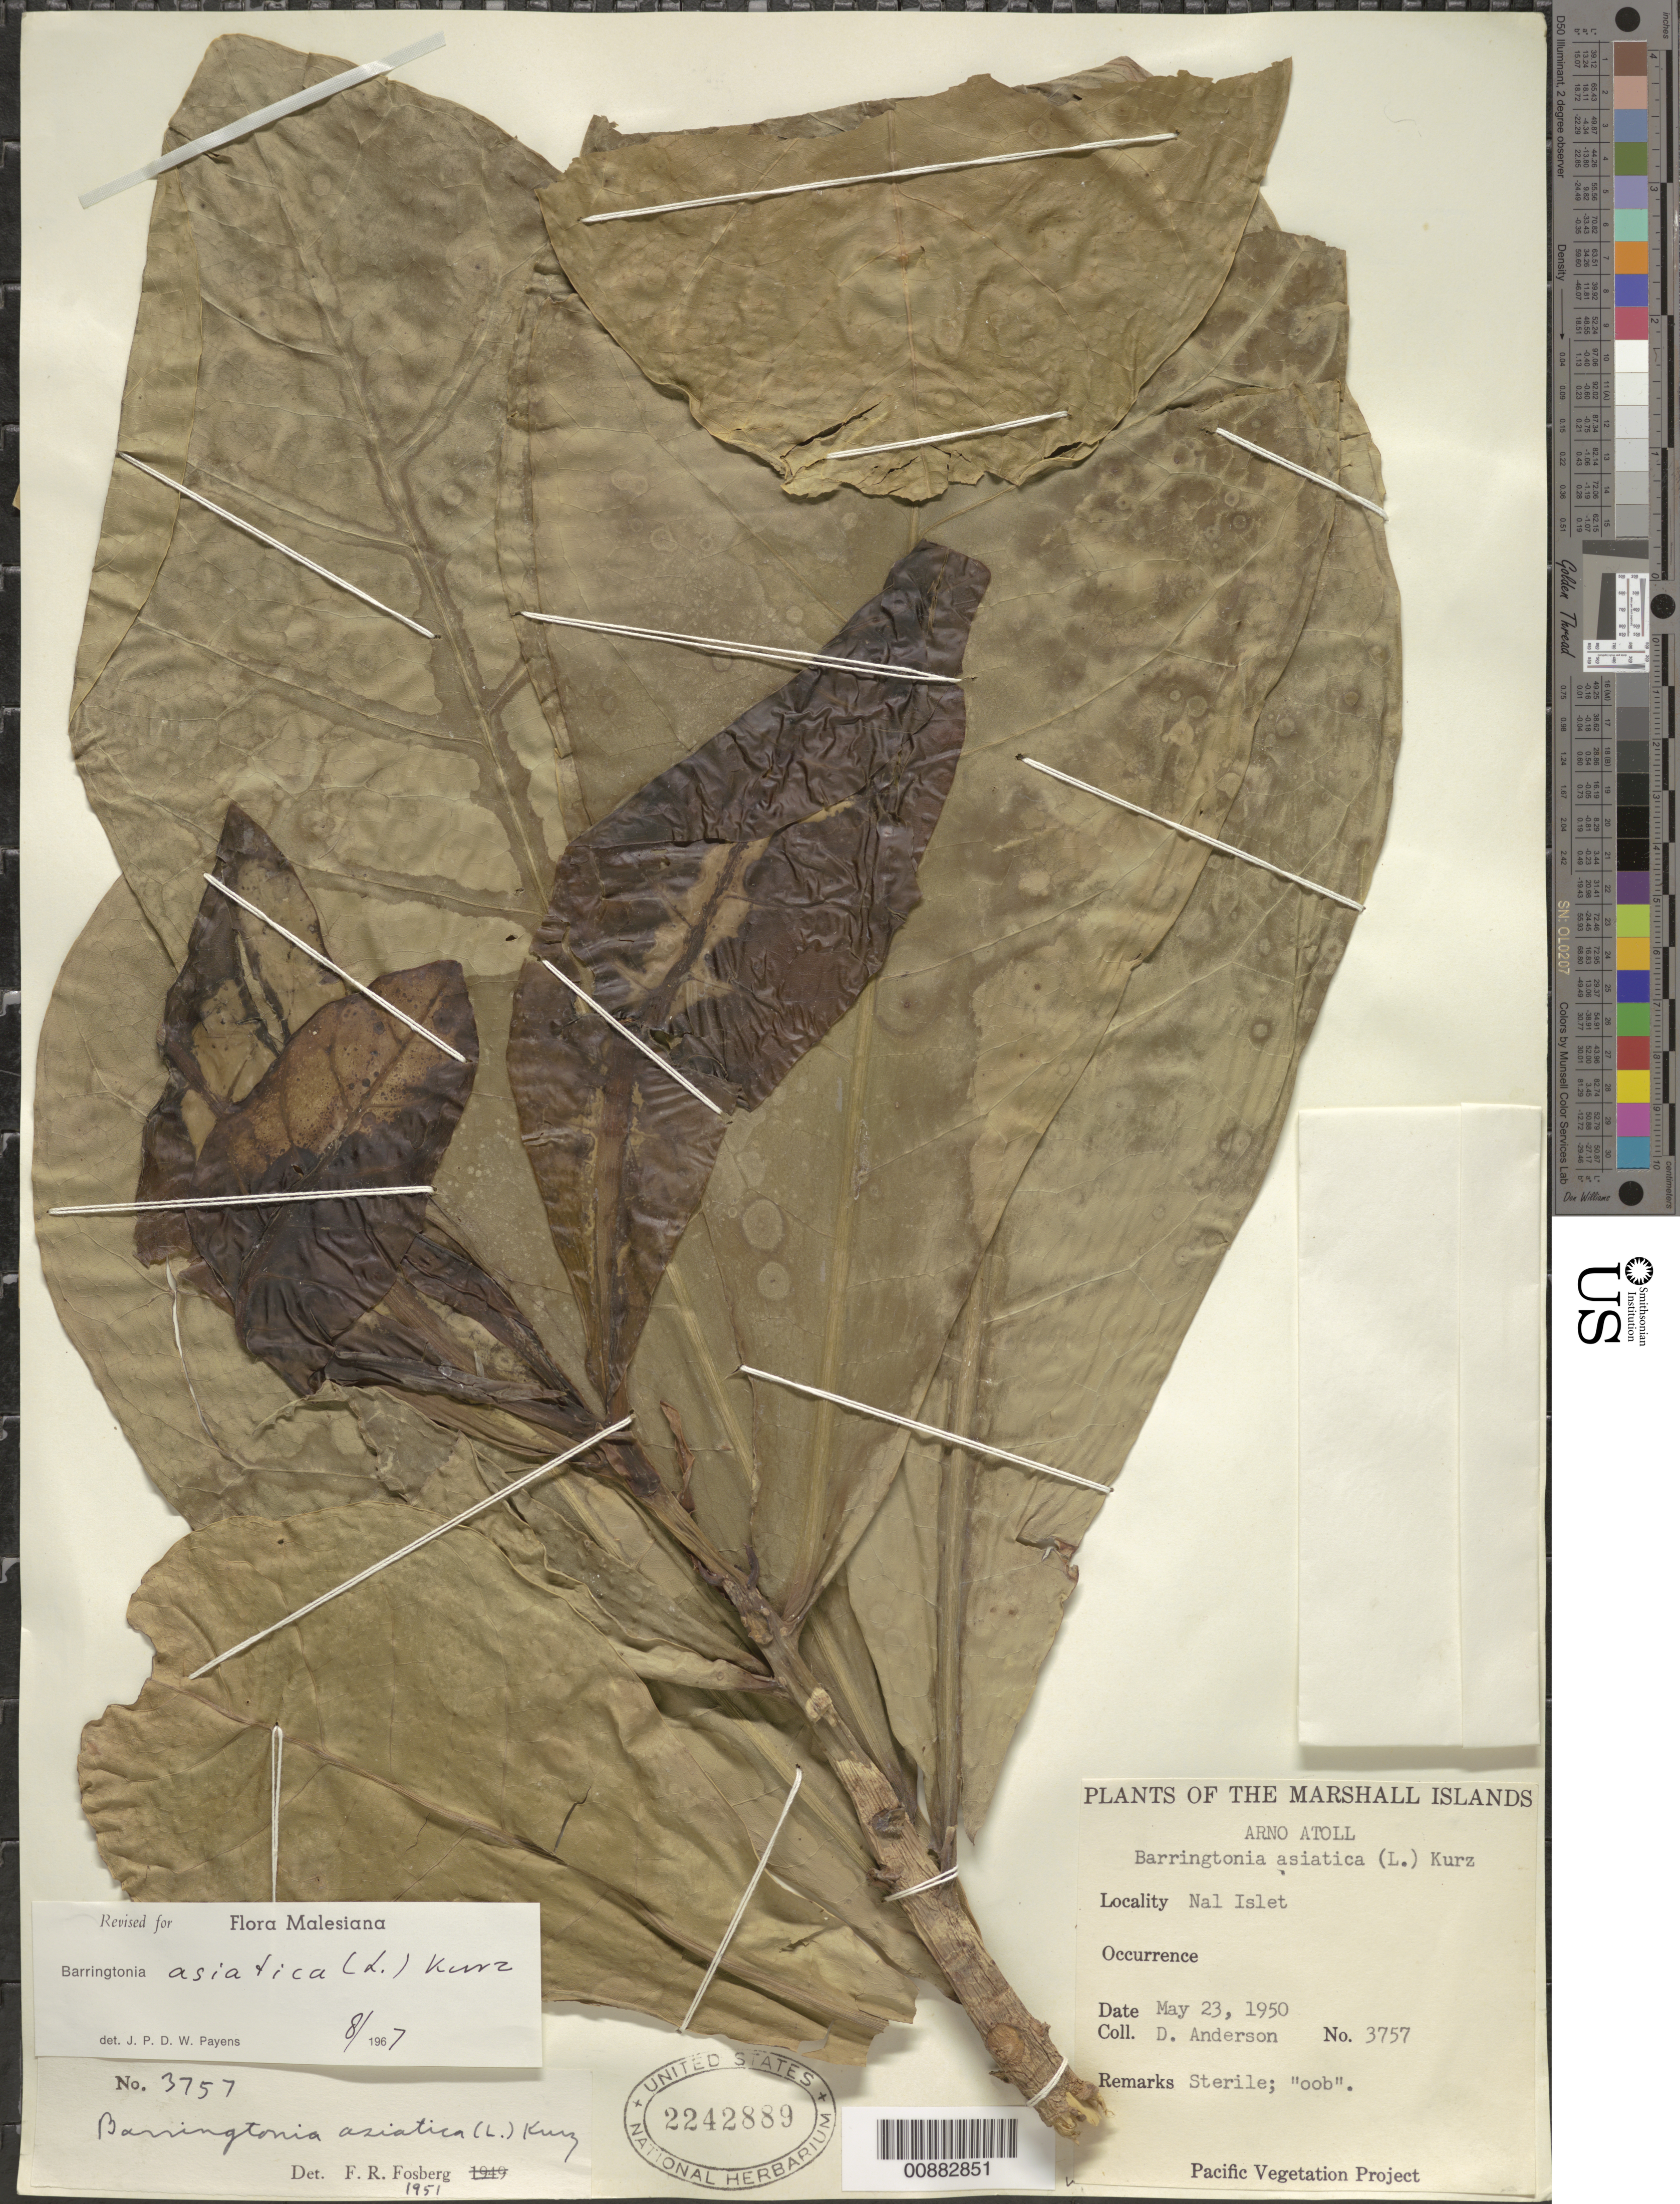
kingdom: Plantae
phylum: Tracheophyta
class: Magnoliopsida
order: Ericales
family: Lecythidaceae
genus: Barringtonia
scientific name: Barringtonia asiatica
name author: (L.) Kurz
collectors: D. Anderson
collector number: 3757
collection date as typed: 23 May 1950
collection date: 1950-05-23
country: Marshall Islands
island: Arno Atoll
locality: Nal Islet.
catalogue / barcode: US 2242889